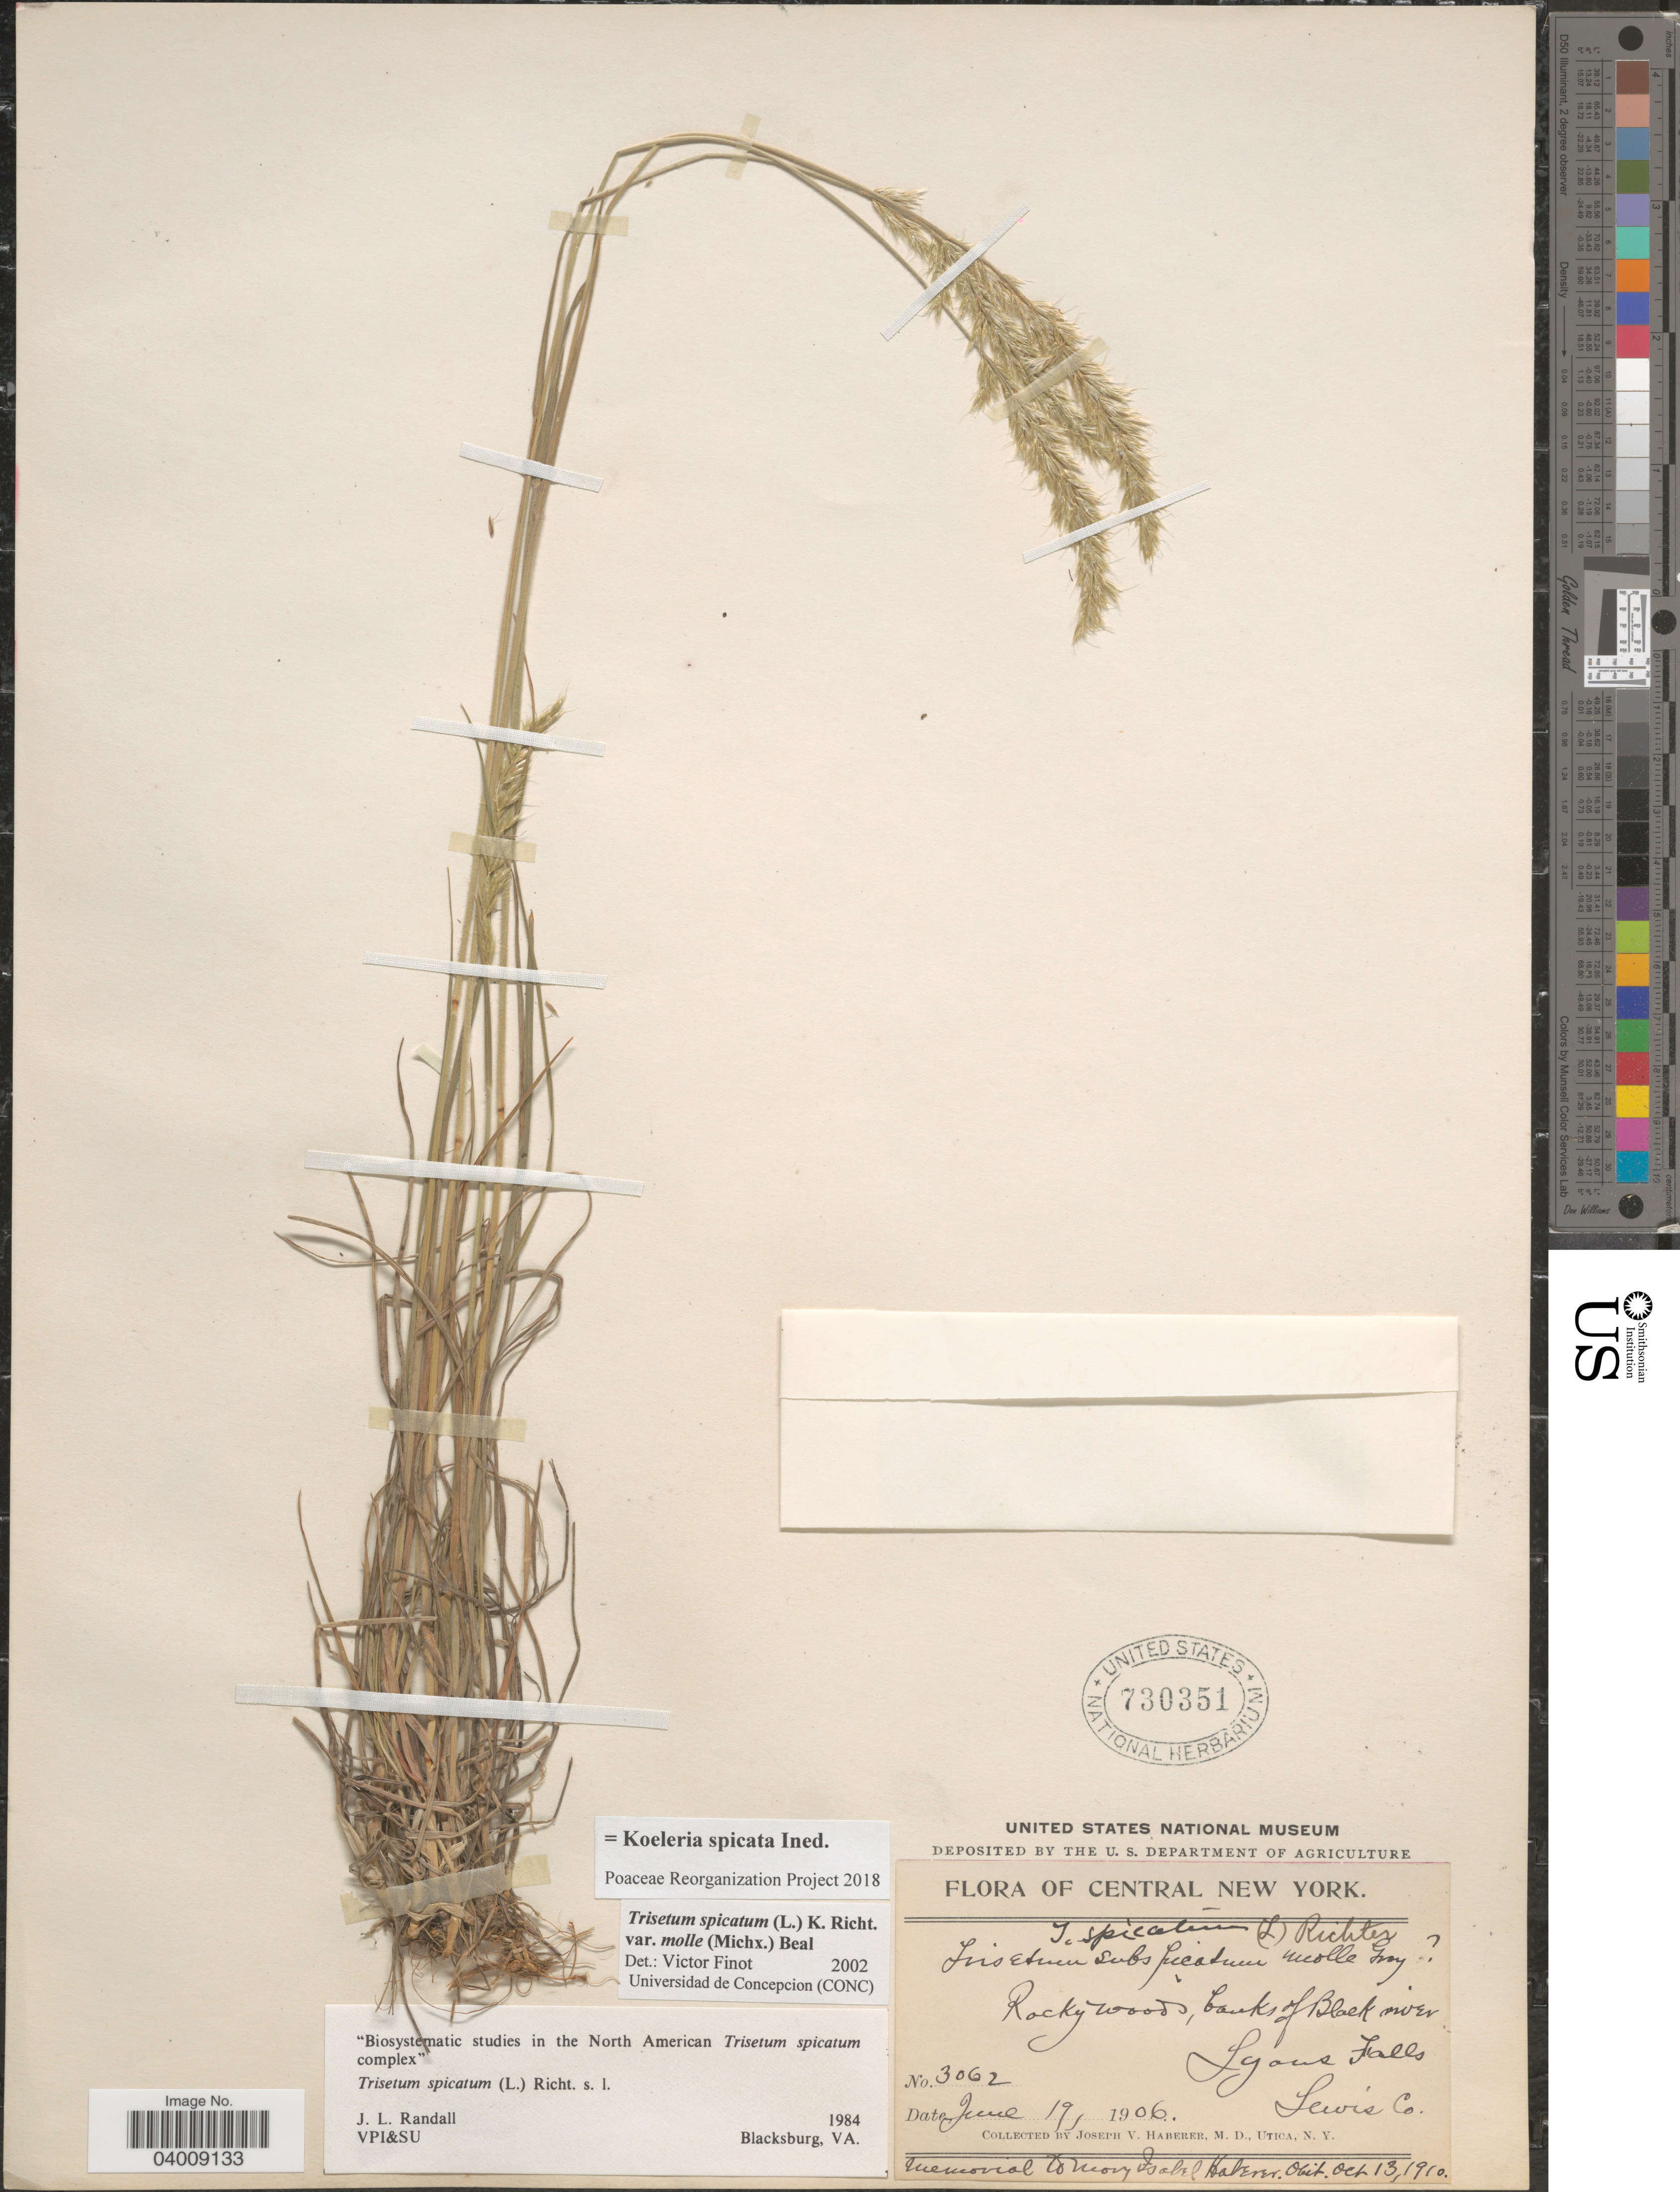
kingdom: Plantae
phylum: Tracheophyta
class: Liliopsida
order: Poales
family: Poaceae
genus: Koeleria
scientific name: Koeleria spicata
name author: (L.) Barberá et al.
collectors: J. V. Haberer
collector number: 3062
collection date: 1906-06-19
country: United States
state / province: New York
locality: Central New York. Rocky woods, banks of Black river. Lyons Falls. Lewis Co.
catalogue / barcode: US 730351